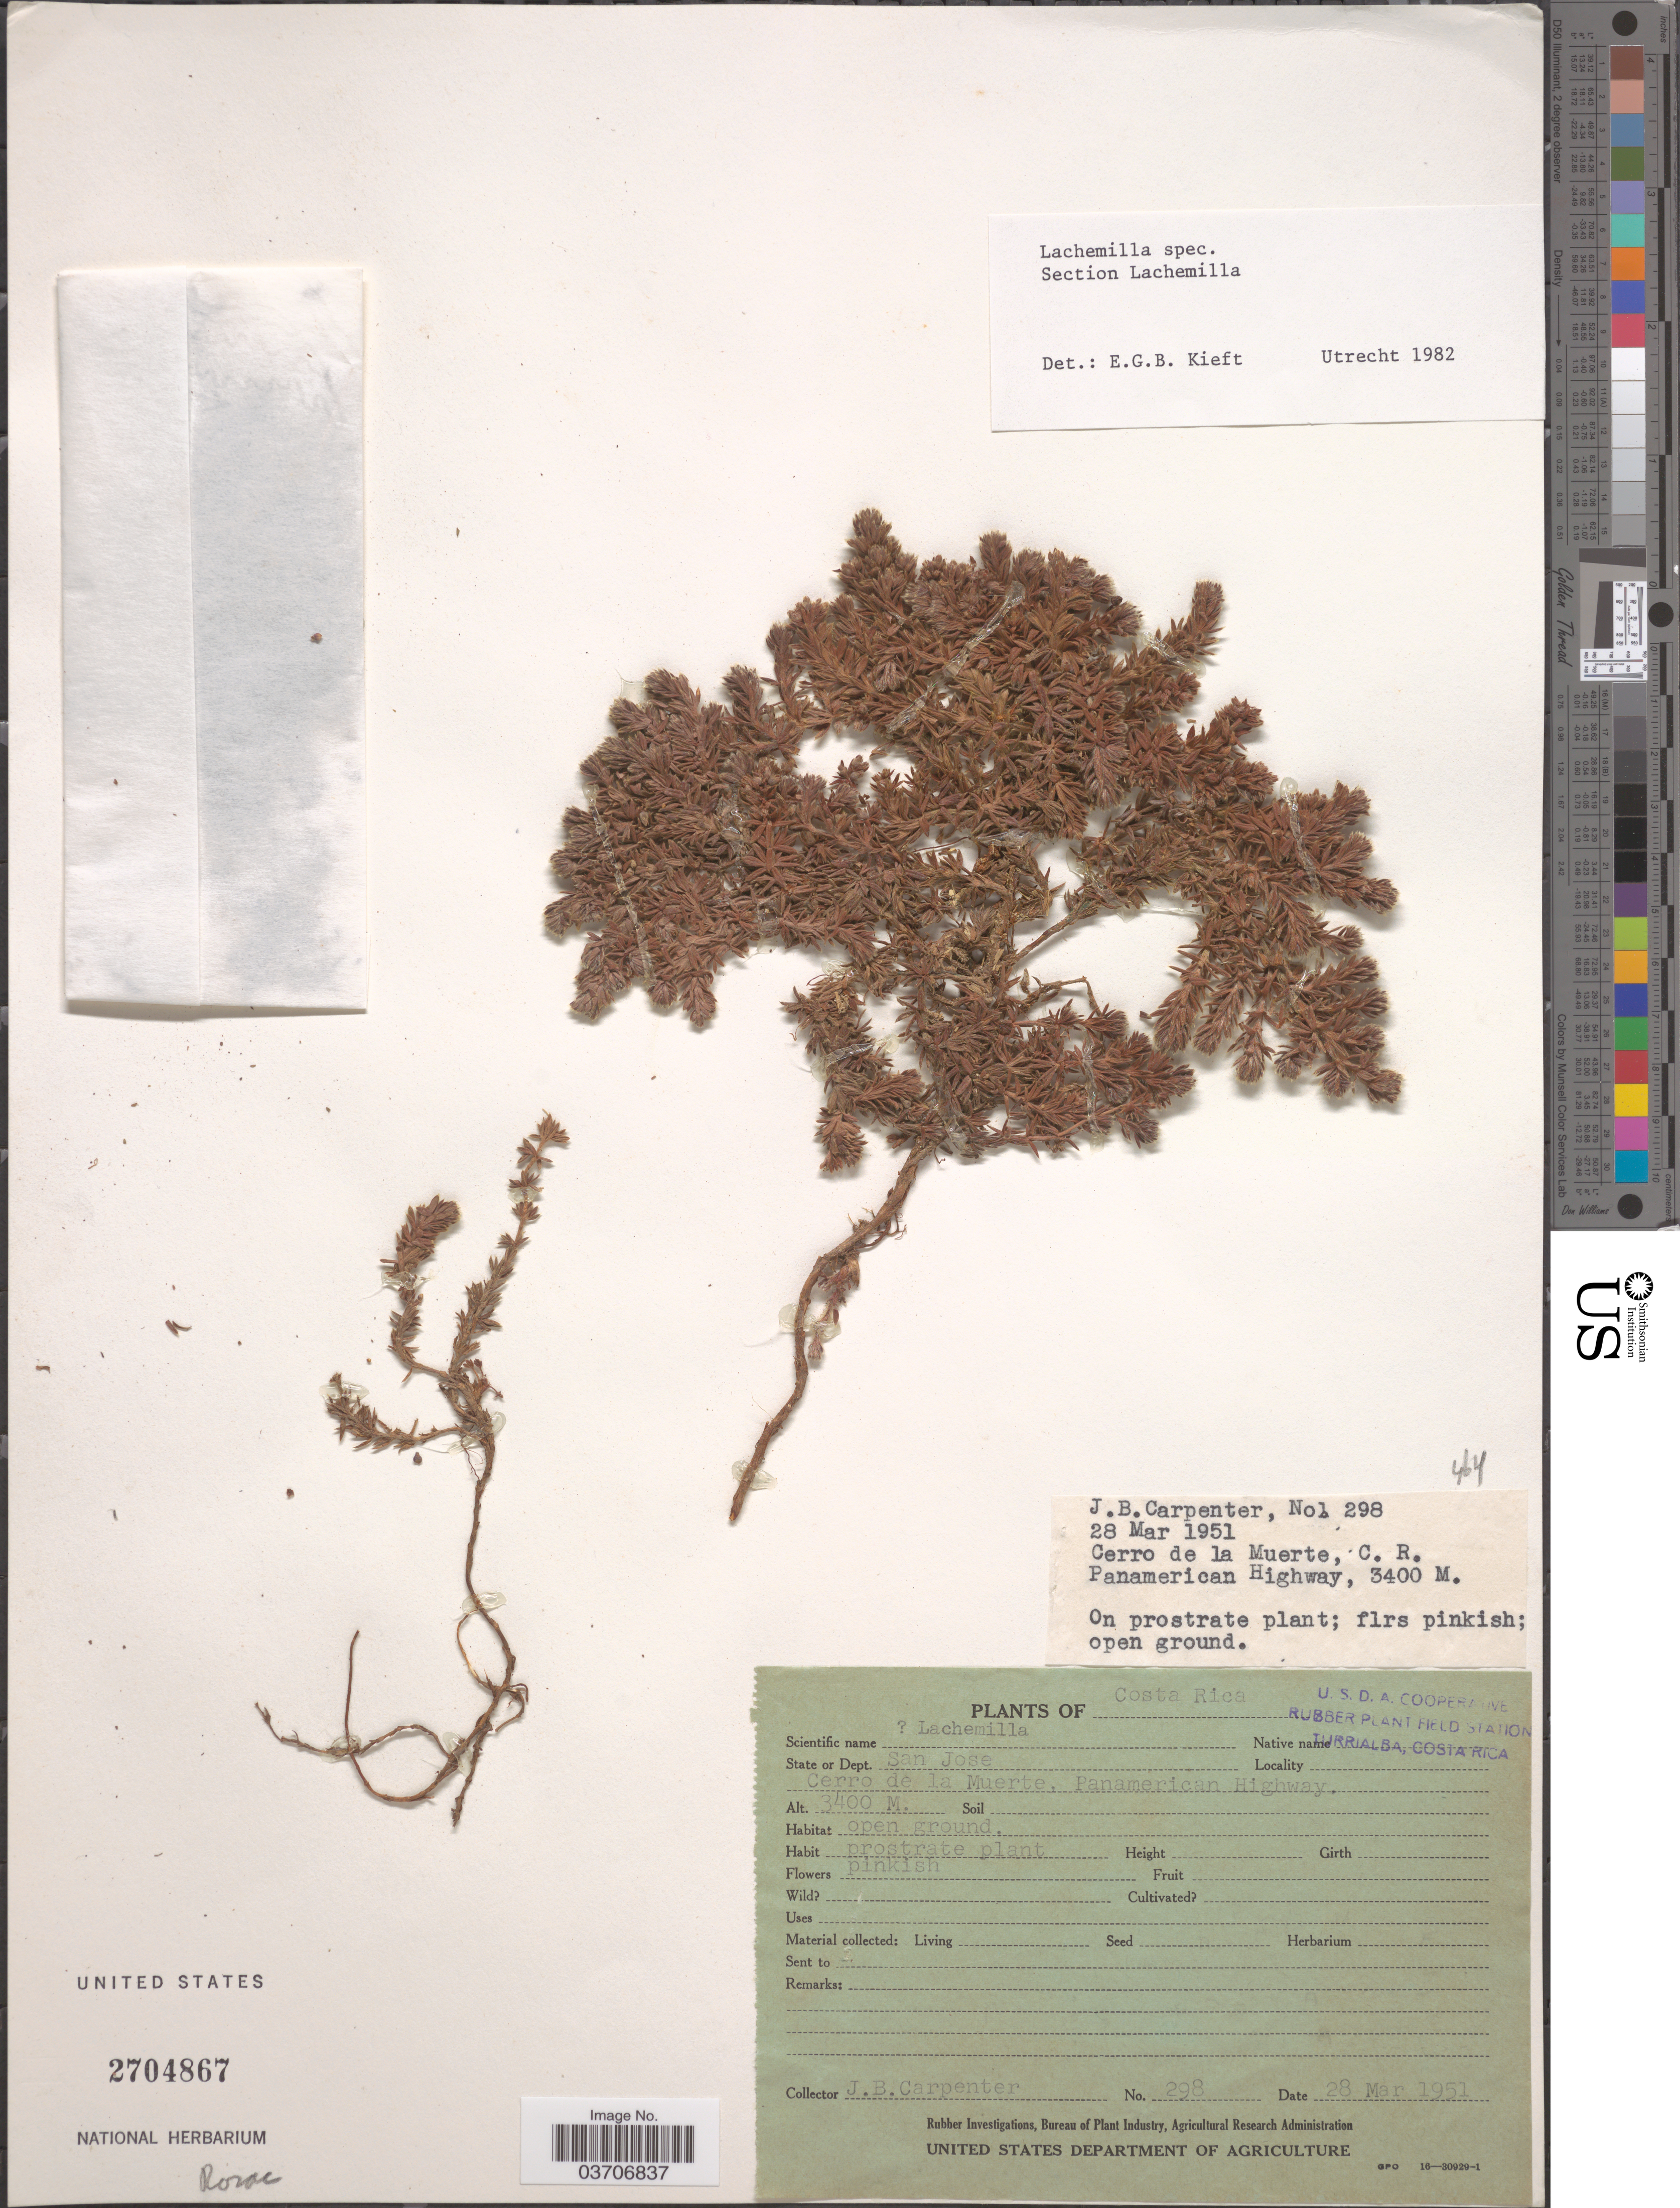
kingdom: Plantae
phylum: Tracheophyta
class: Magnoliopsida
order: Rosales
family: Rosaceae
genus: Lachemilla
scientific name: Lachemilla sp.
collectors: J. Carpenter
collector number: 298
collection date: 1951-03-28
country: Costa Rica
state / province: San José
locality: Dept. San Jose. Cerro de la Muerte, Panamerican Highway.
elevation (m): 3400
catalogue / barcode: US 2704867